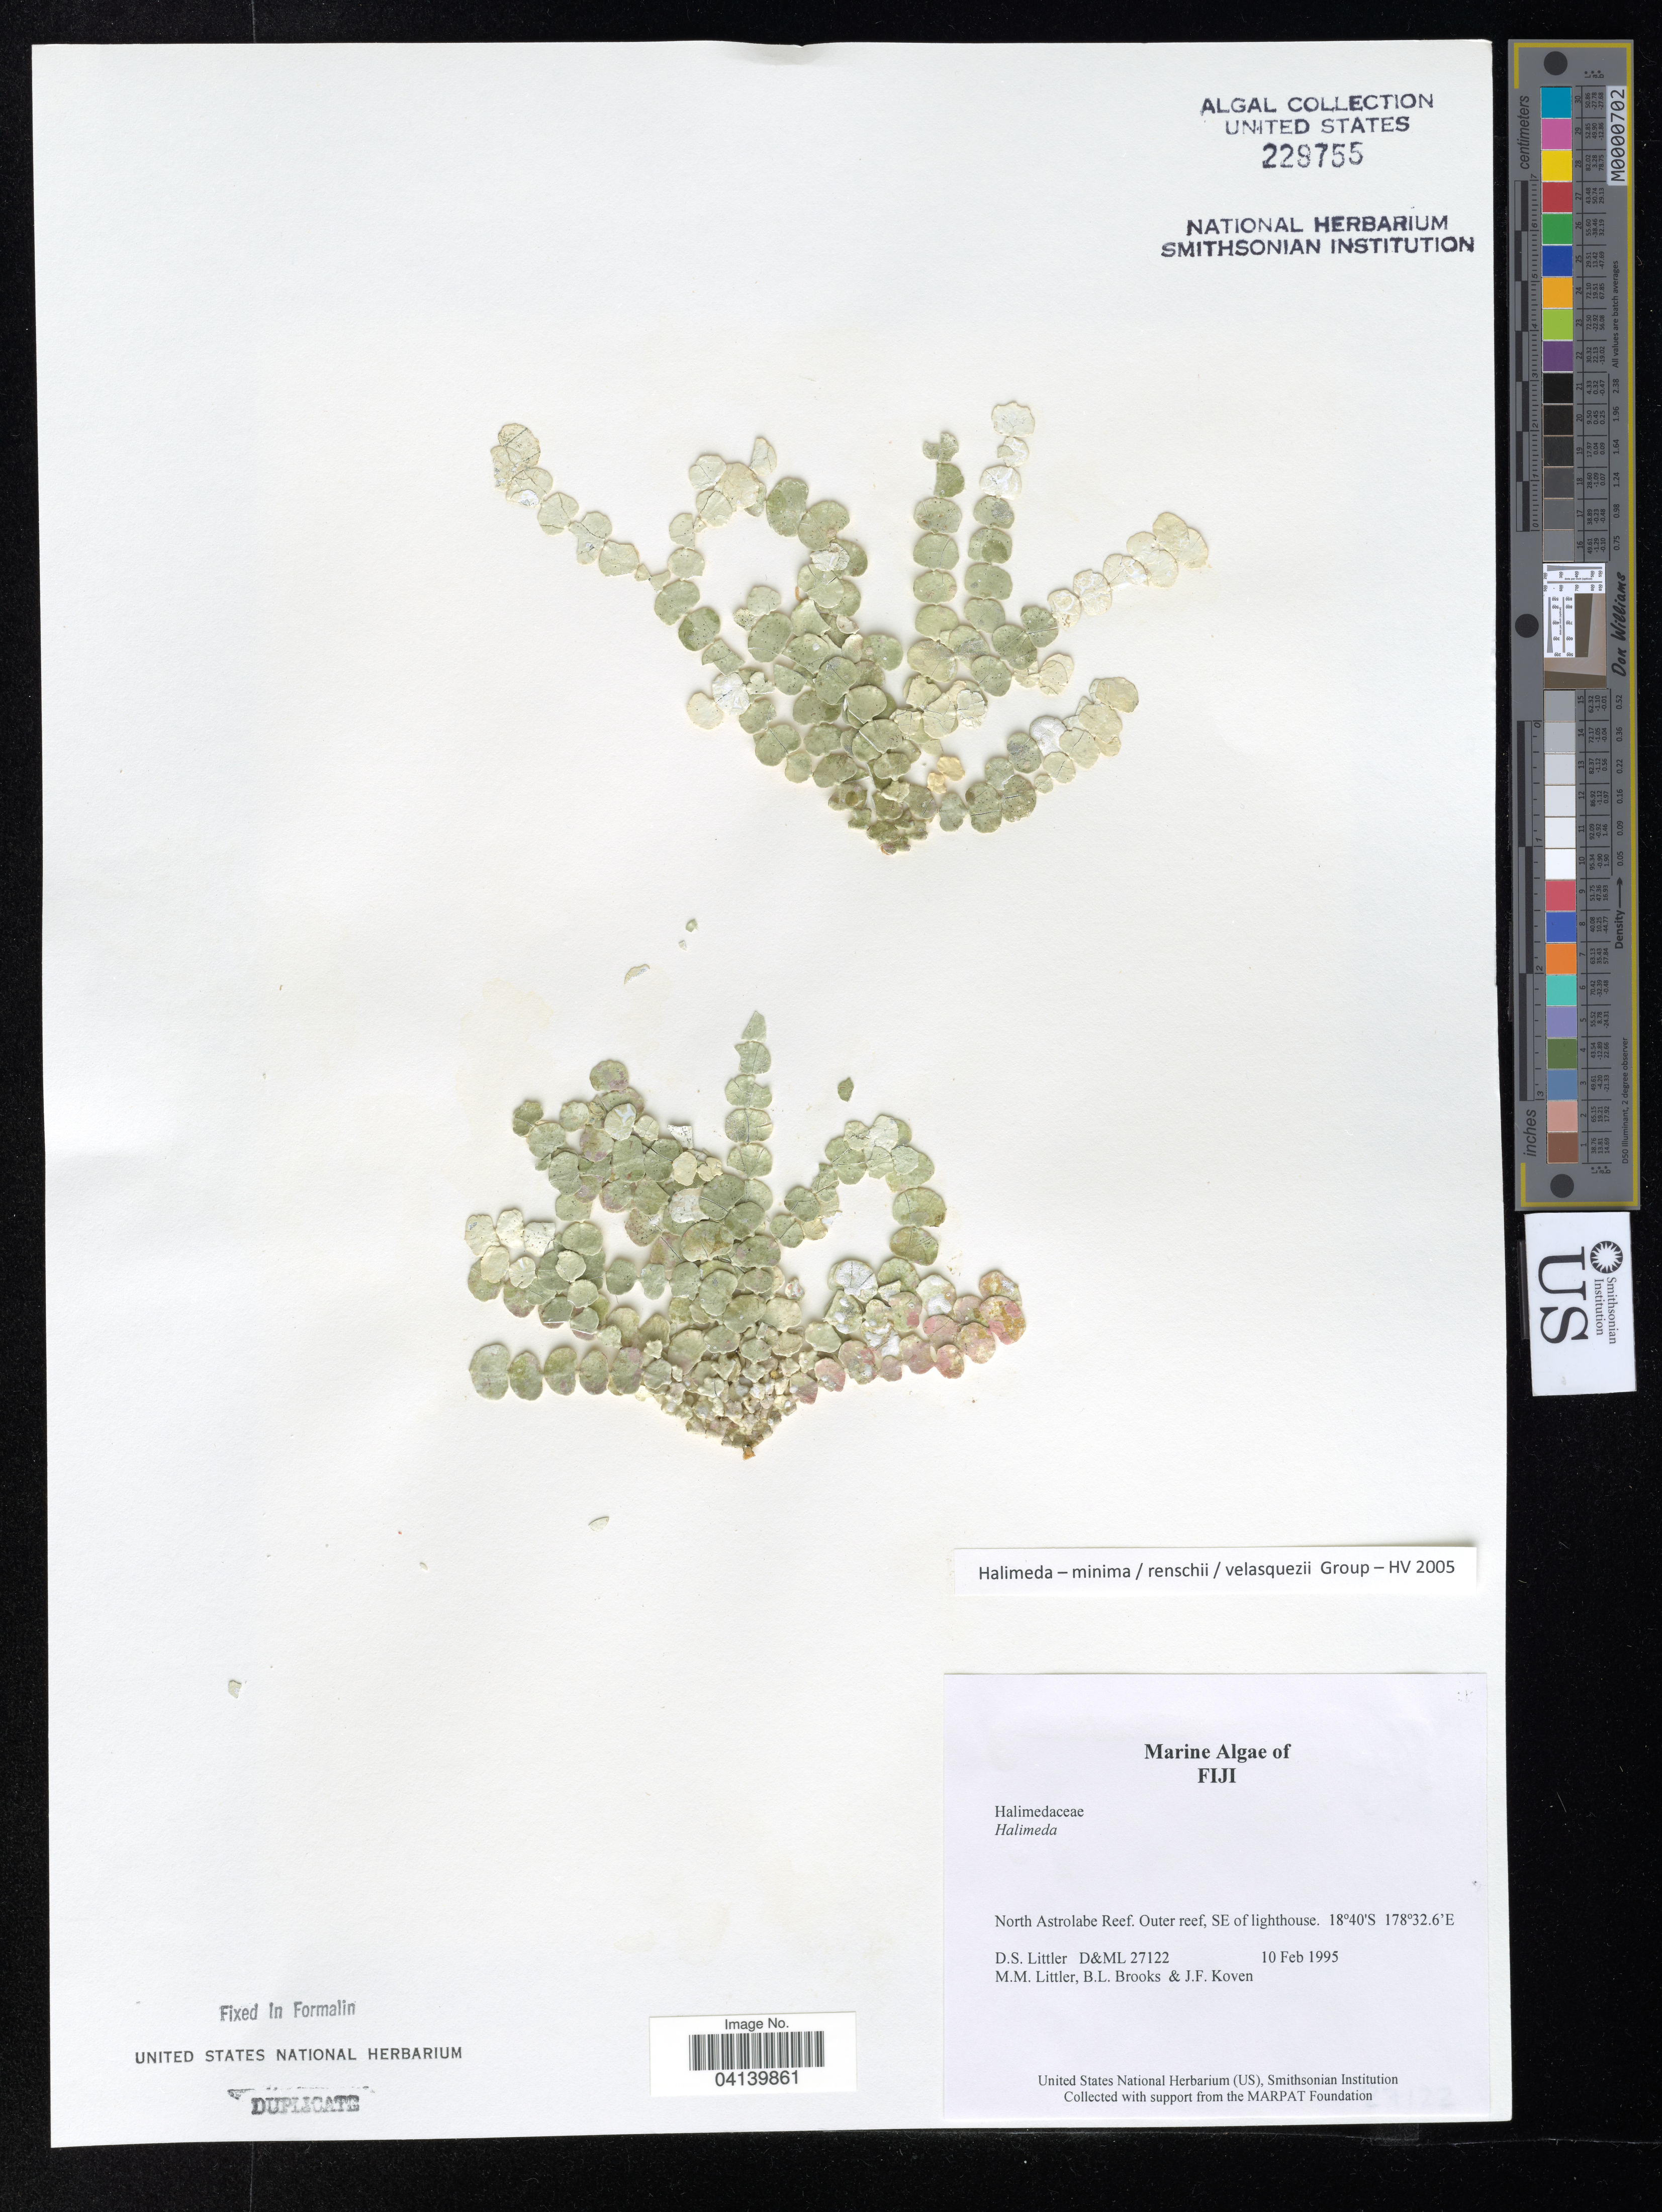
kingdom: Plantae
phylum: Chlorophyta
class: Ulvophyceae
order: Bryopsidales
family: Halimedaceae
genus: Halimeda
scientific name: Halimeda sp.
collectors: D. S. Littler, B. Brooks & J. Koven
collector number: D&ML 27122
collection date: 1995-02-10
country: Fiji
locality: North Astrolabe Reef. Outer reef, SE of lighthouse.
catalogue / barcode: US 228755